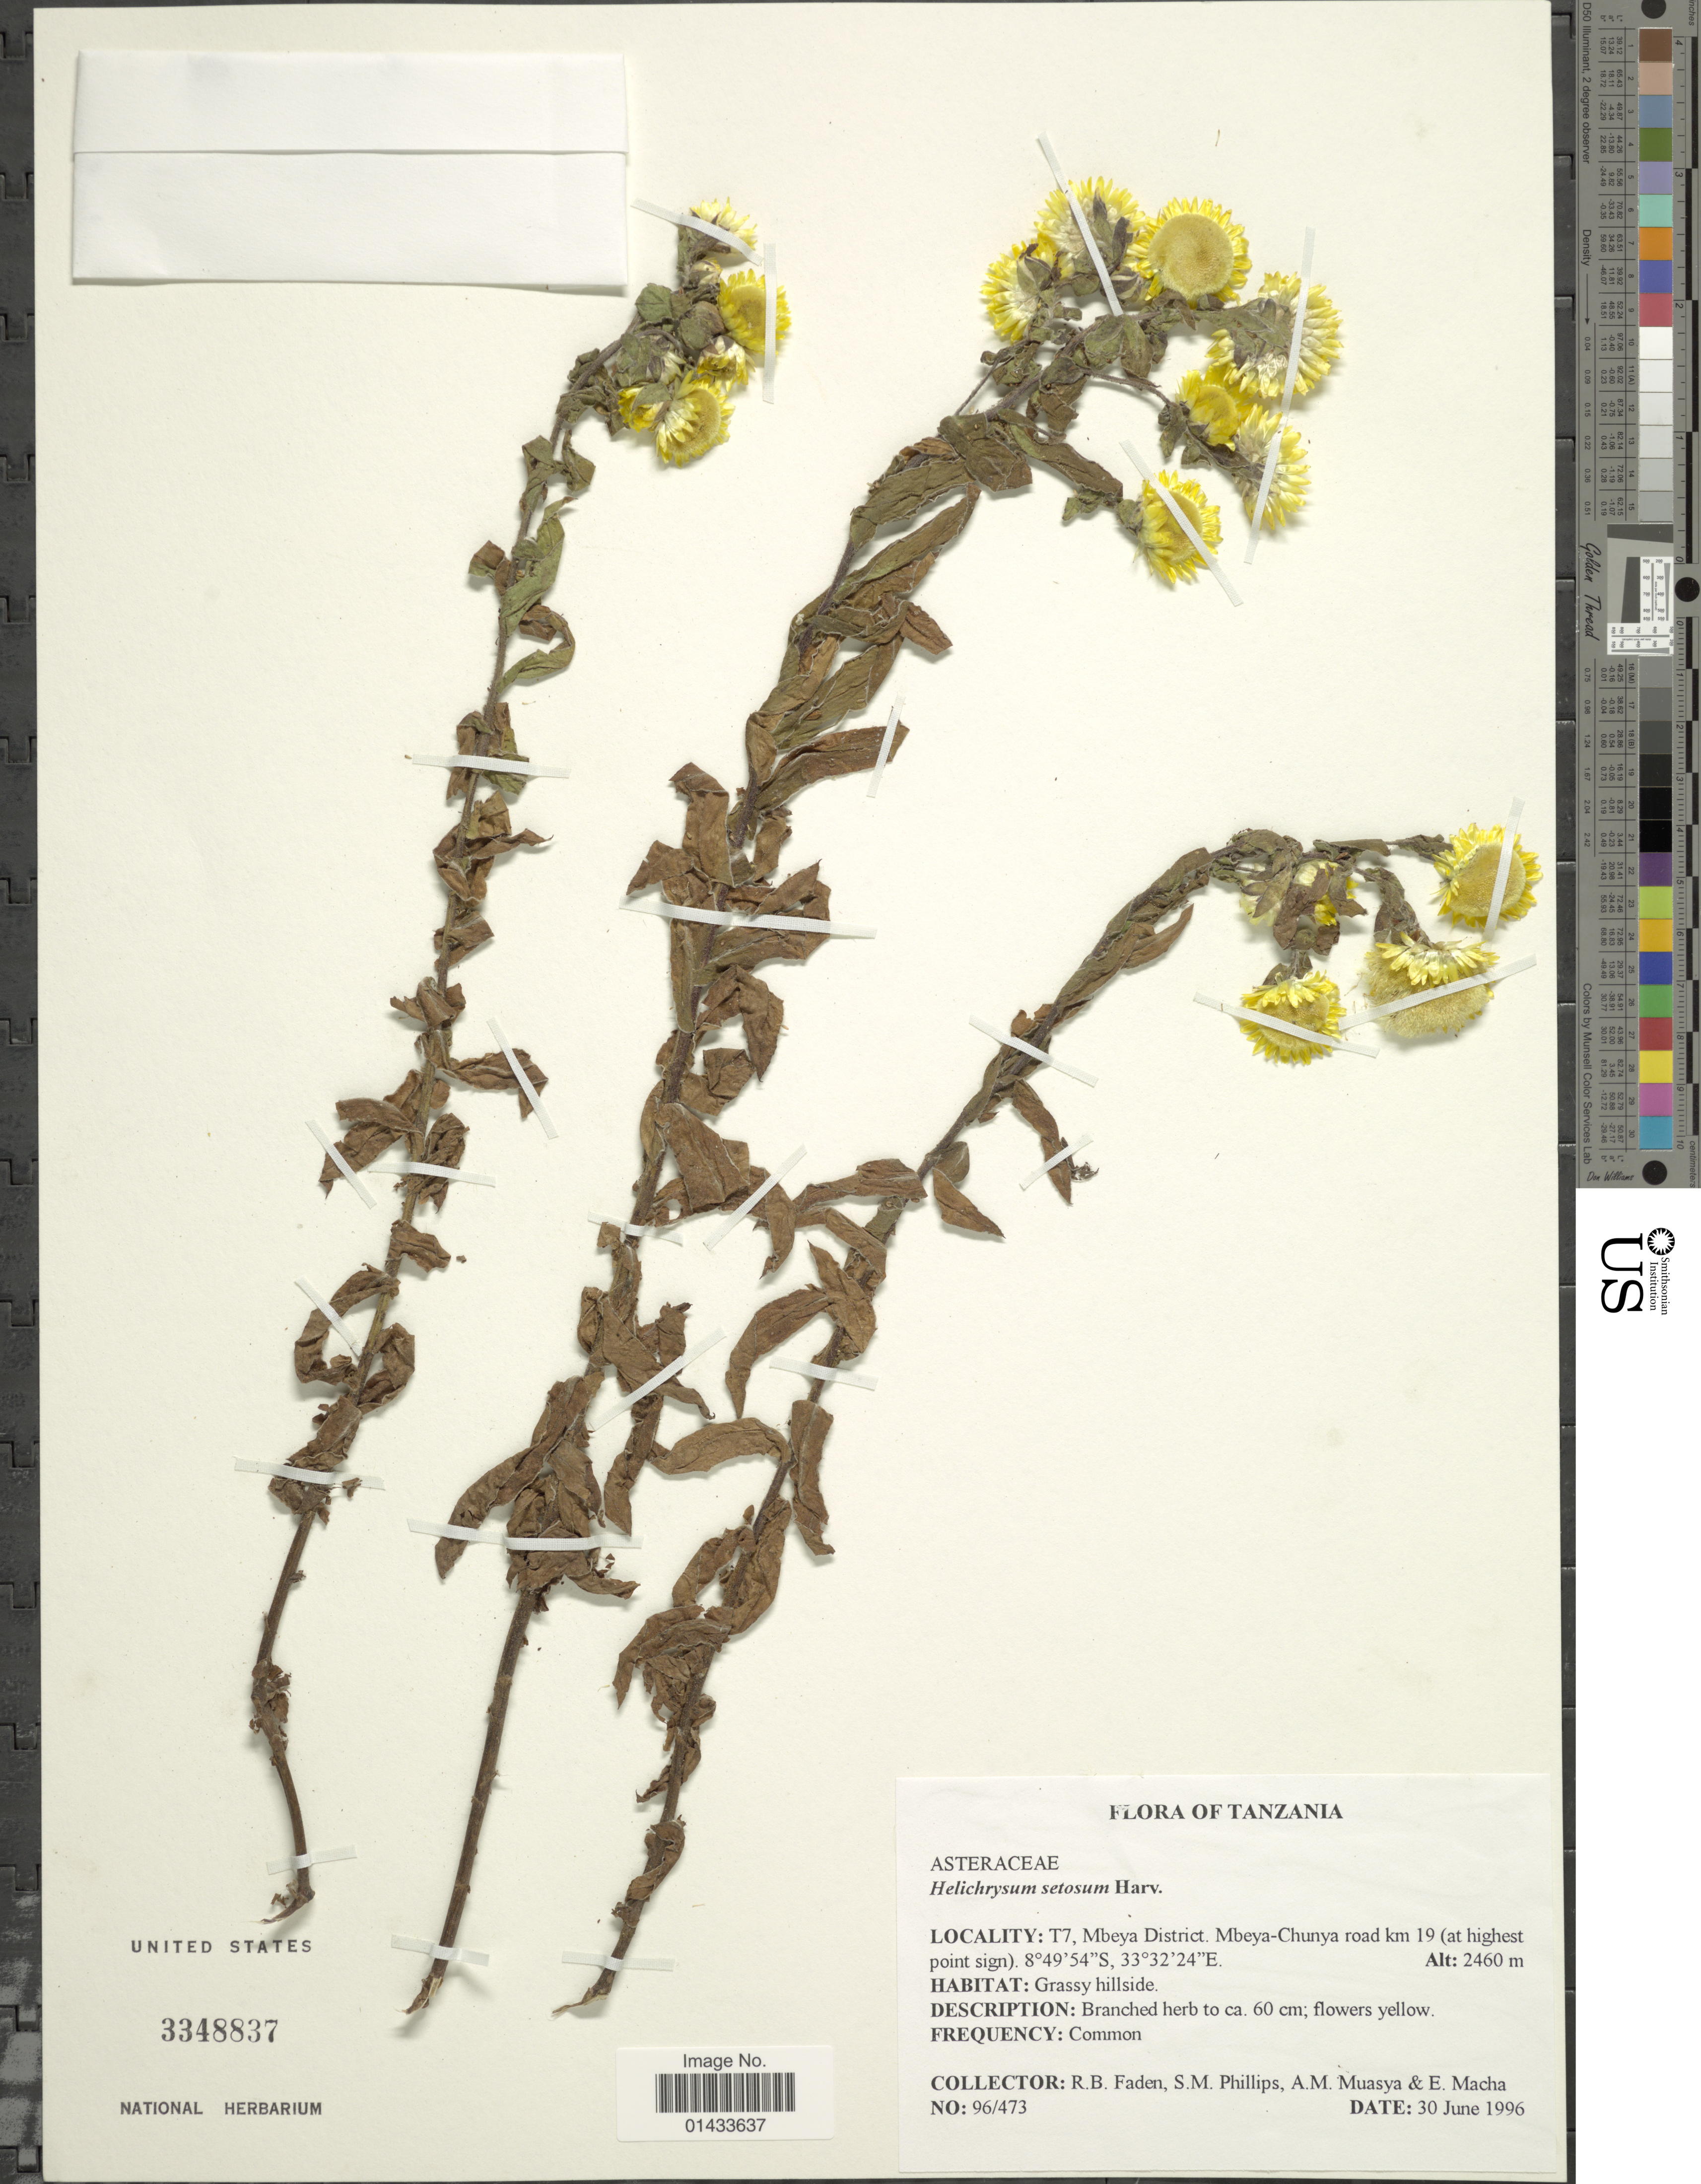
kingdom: Plantae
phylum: Tracheophyta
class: Magnoliopsida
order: Asterales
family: Asteraceae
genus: Helichrysum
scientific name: Helichrysum setosum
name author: Harv.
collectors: R. B. Faden, S. M. Phillips, A. Muasya & E. Macha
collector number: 96/473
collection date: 1996-06-30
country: Tanzania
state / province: Mbeya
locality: T7, Mbeya District, Mbeya-Chunya road km 19 (at highest point sign)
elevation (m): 2460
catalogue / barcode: US 3348837